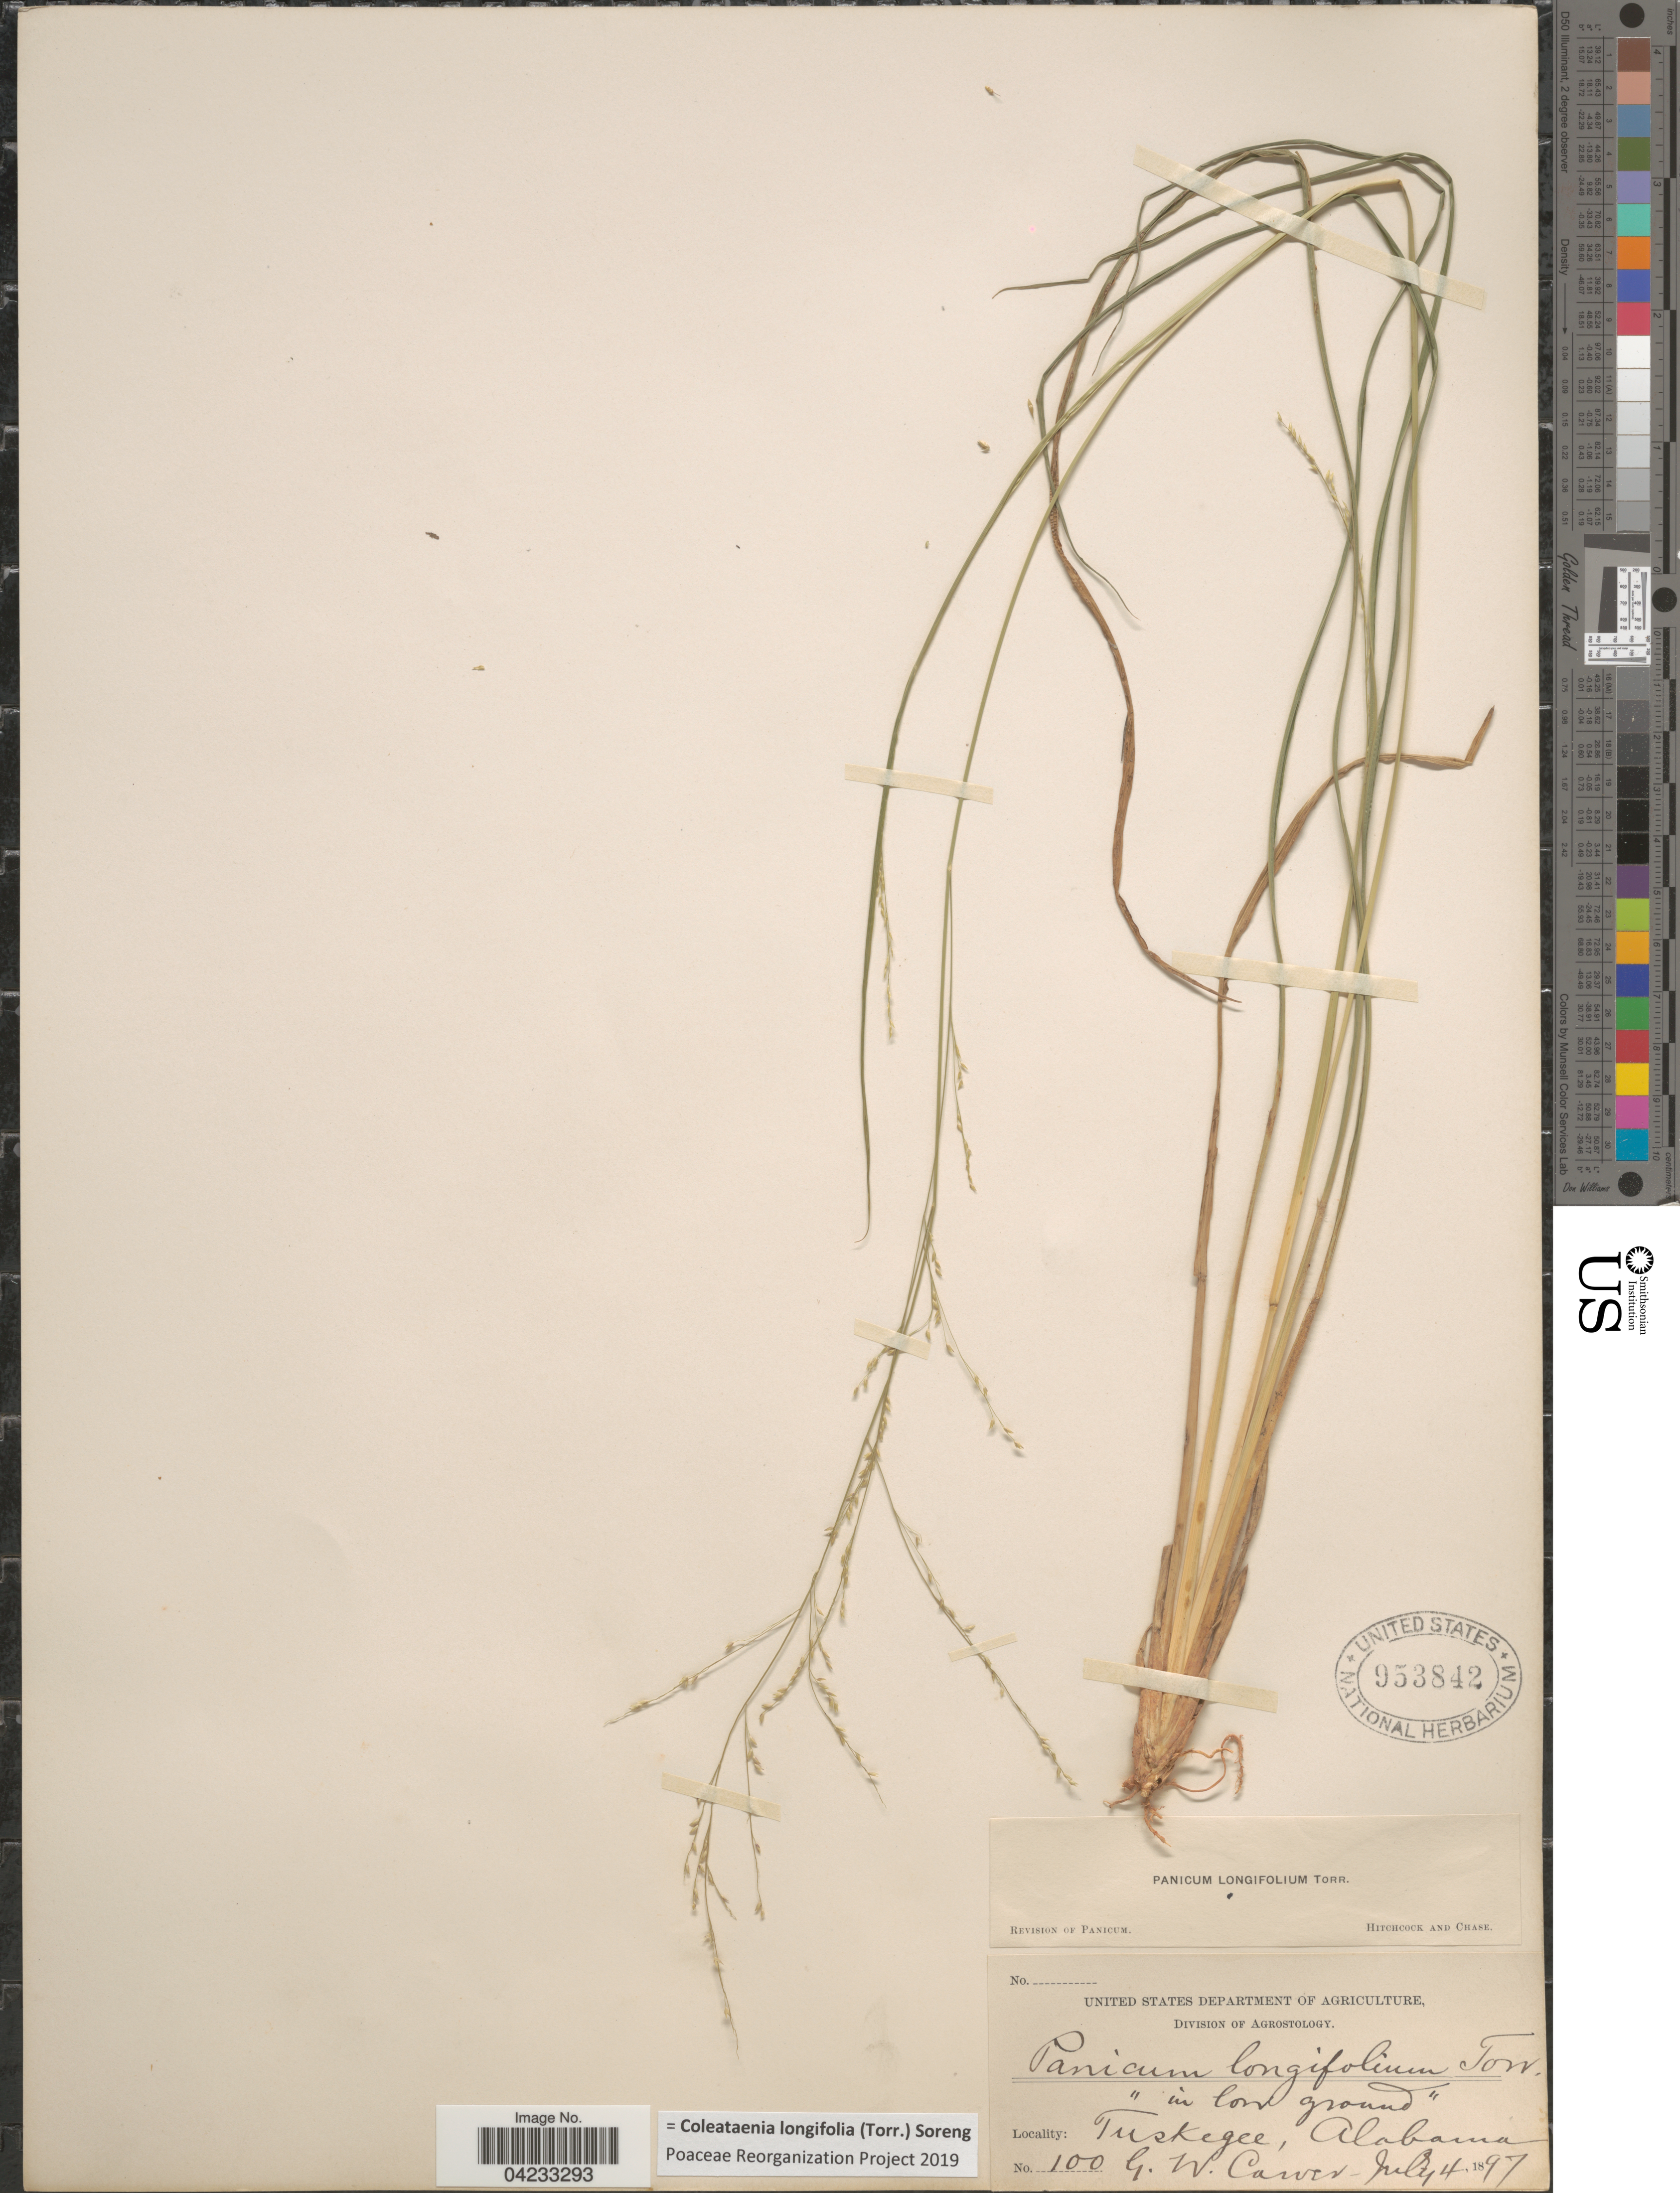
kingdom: Plantae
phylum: Tracheophyta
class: Liliopsida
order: Poales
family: Poaceae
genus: Coleataenia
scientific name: Coleataenia longifolia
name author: (Torr.) Soreng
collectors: G. Carver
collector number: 100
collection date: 1897-07-04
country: United States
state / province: Alabama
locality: In low ground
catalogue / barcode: US 953842